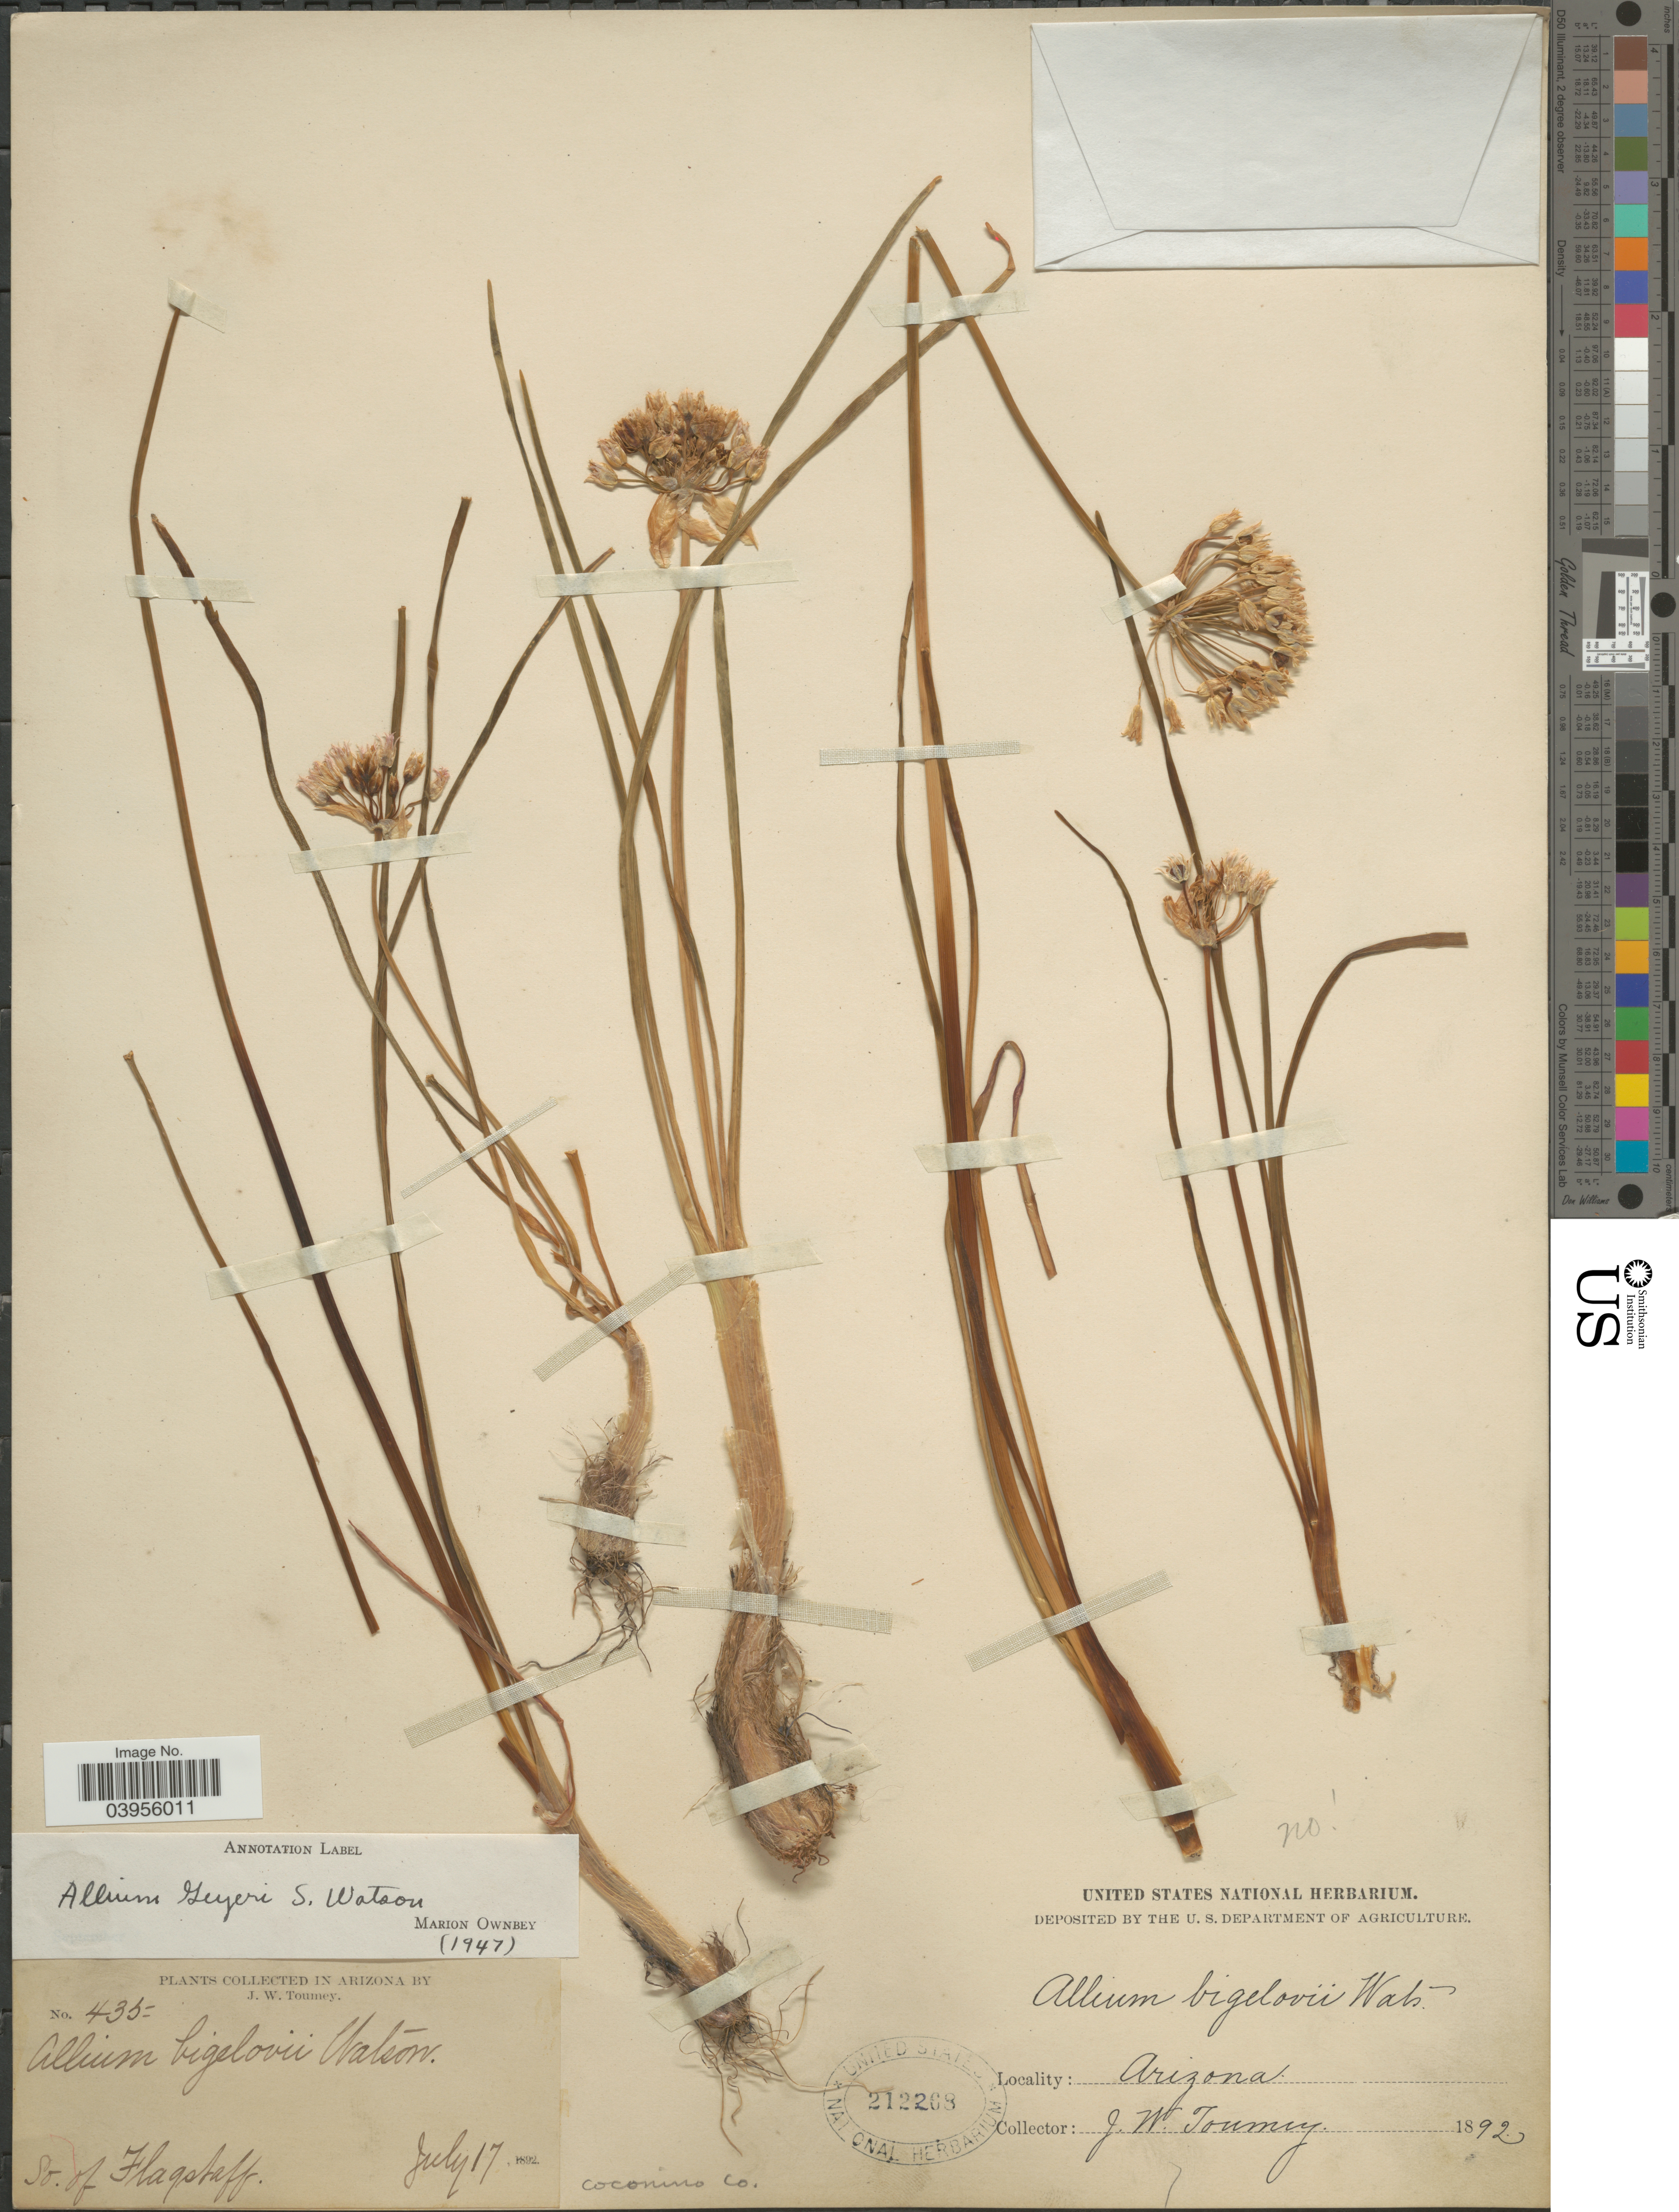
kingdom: Plantae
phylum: Tracheophyta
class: Liliopsida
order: Asparagales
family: Amaryllidaceae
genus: Allium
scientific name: Allium geyeri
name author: S. Watson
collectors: J. W. Toumey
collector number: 435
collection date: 1892-07-17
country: United States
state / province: Arizona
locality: So. of Flagstaff. Coconino Co.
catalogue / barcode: US 212268